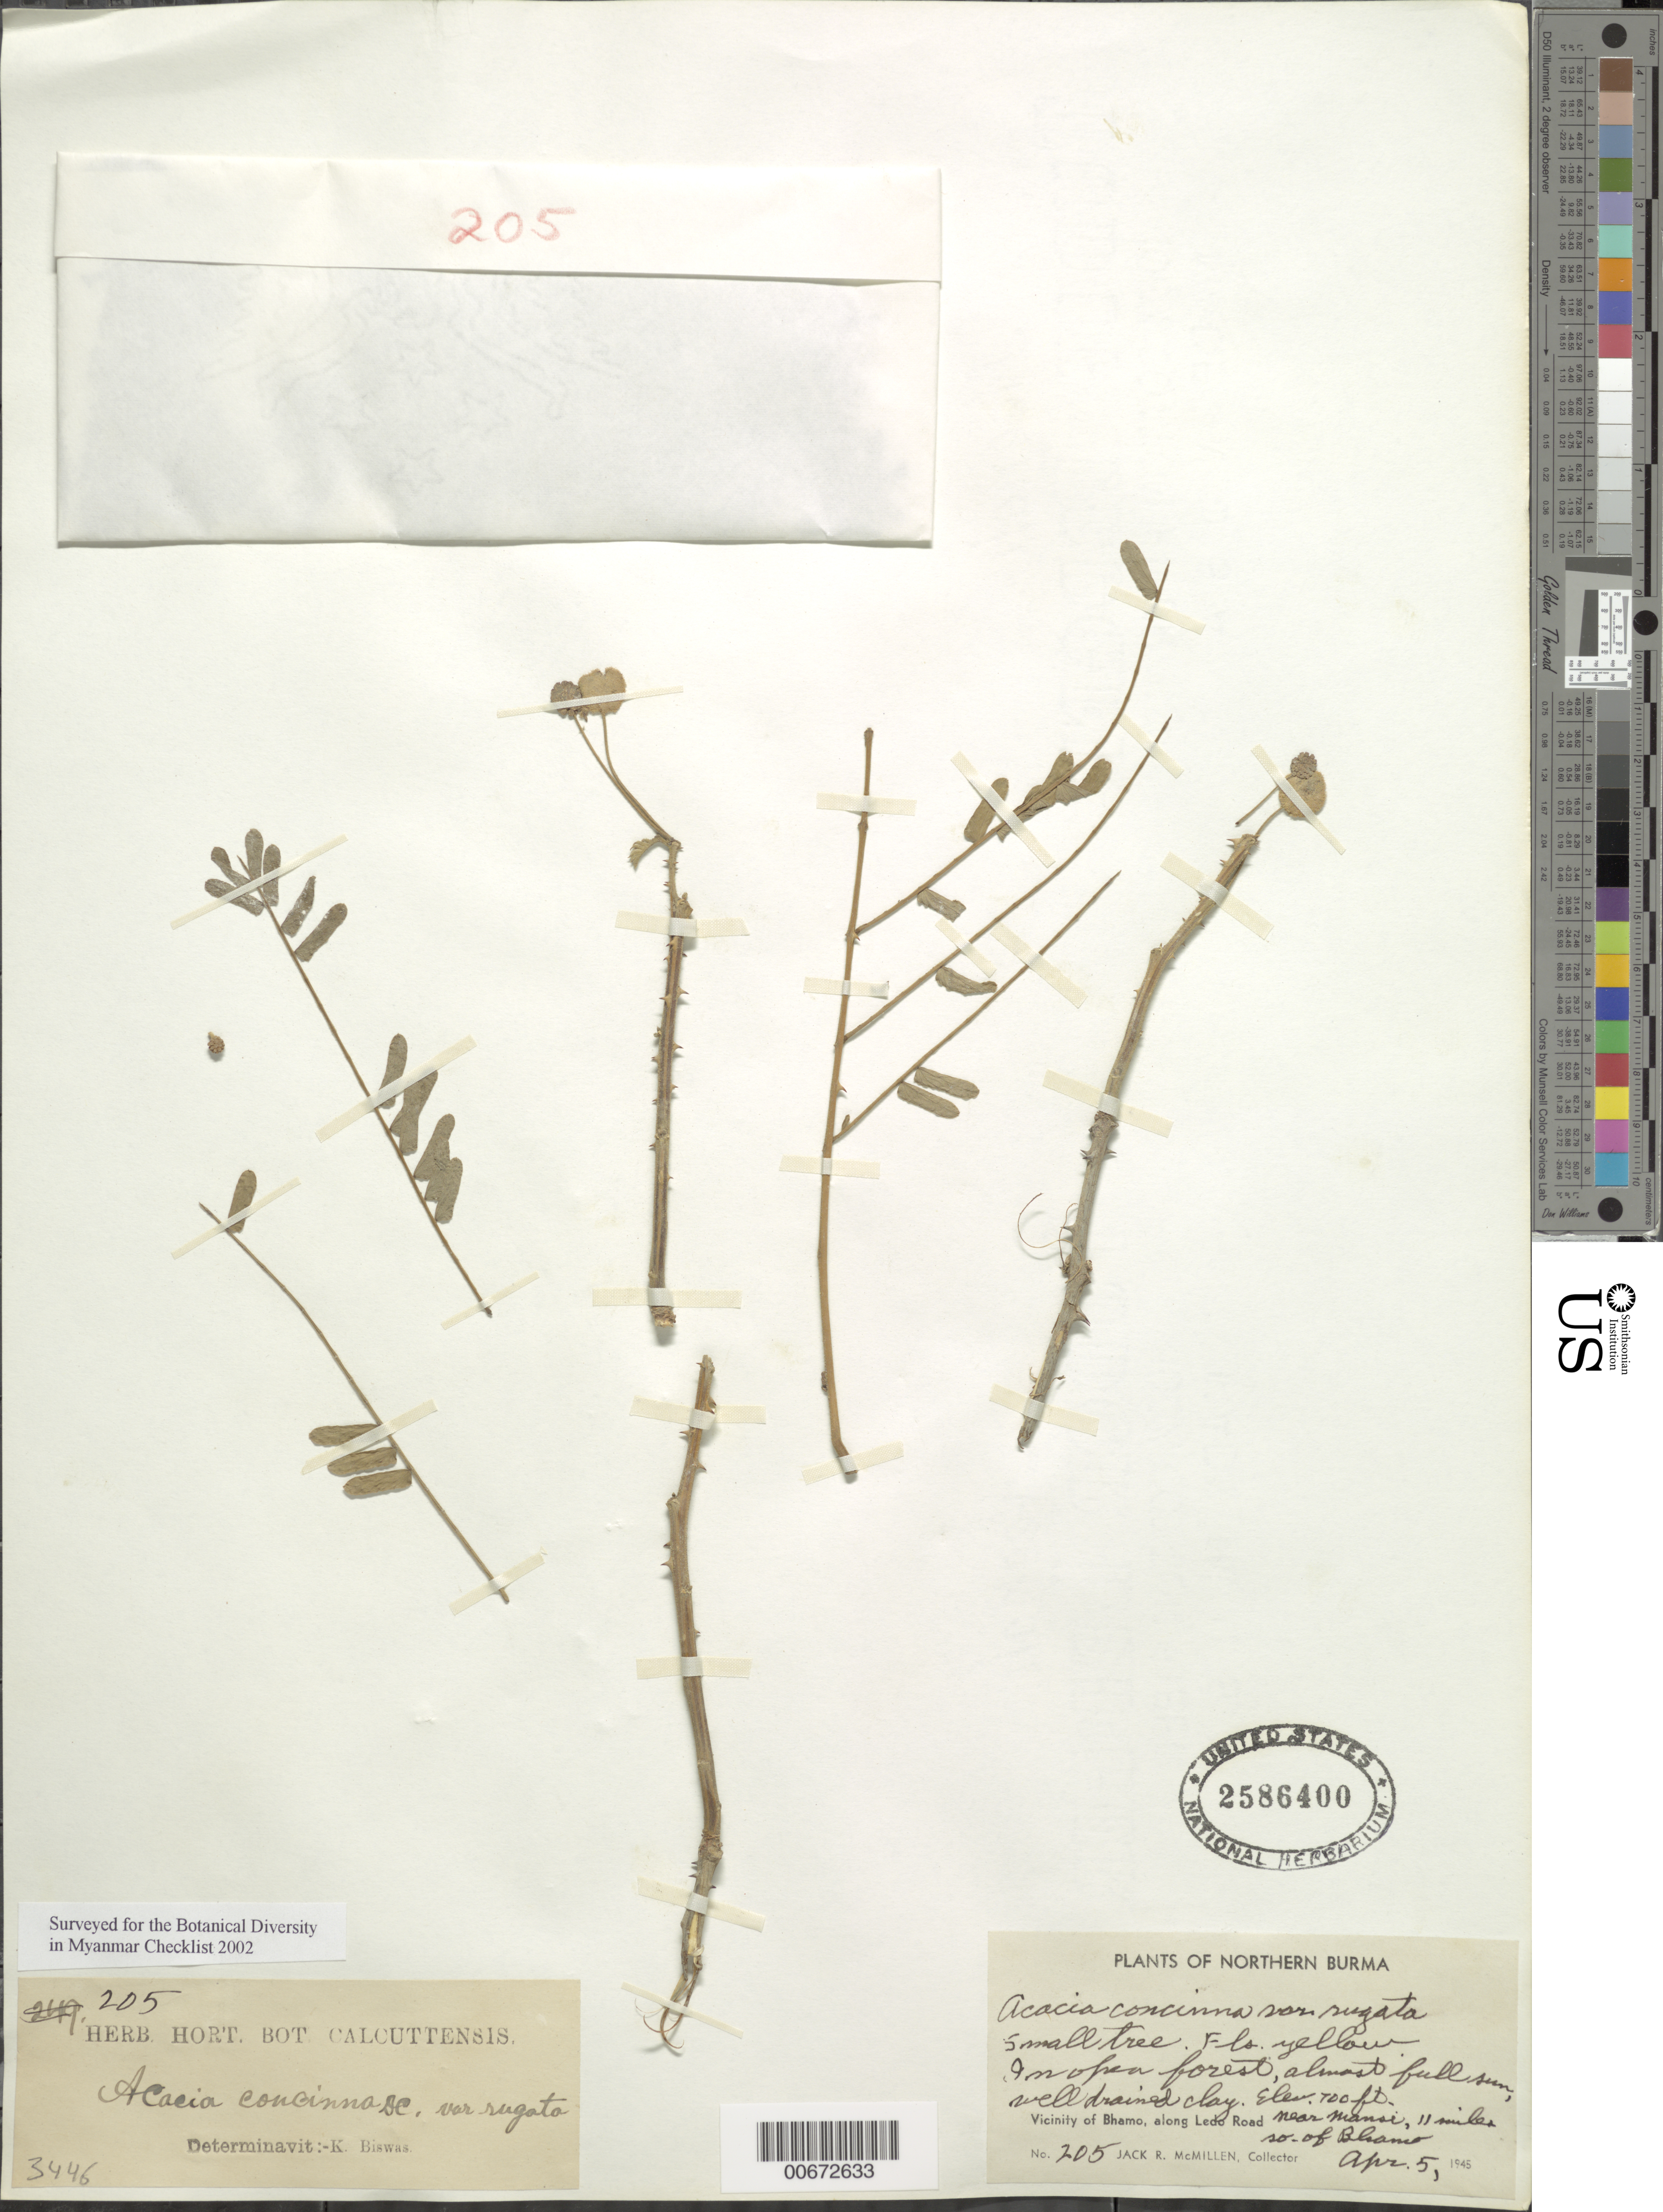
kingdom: Plantae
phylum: Tracheophyta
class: Magnoliopsida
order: Fabales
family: Fabaceae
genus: Senegalia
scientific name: Senegalia rugata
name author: (Lam.) Britton & Rose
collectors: J. McMillen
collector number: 205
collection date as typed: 05 Apr 1945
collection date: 1945-04-05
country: Myanmar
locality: Northern Burma, Bhamo, along Ledo Road near Mansi.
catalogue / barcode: US 2586400